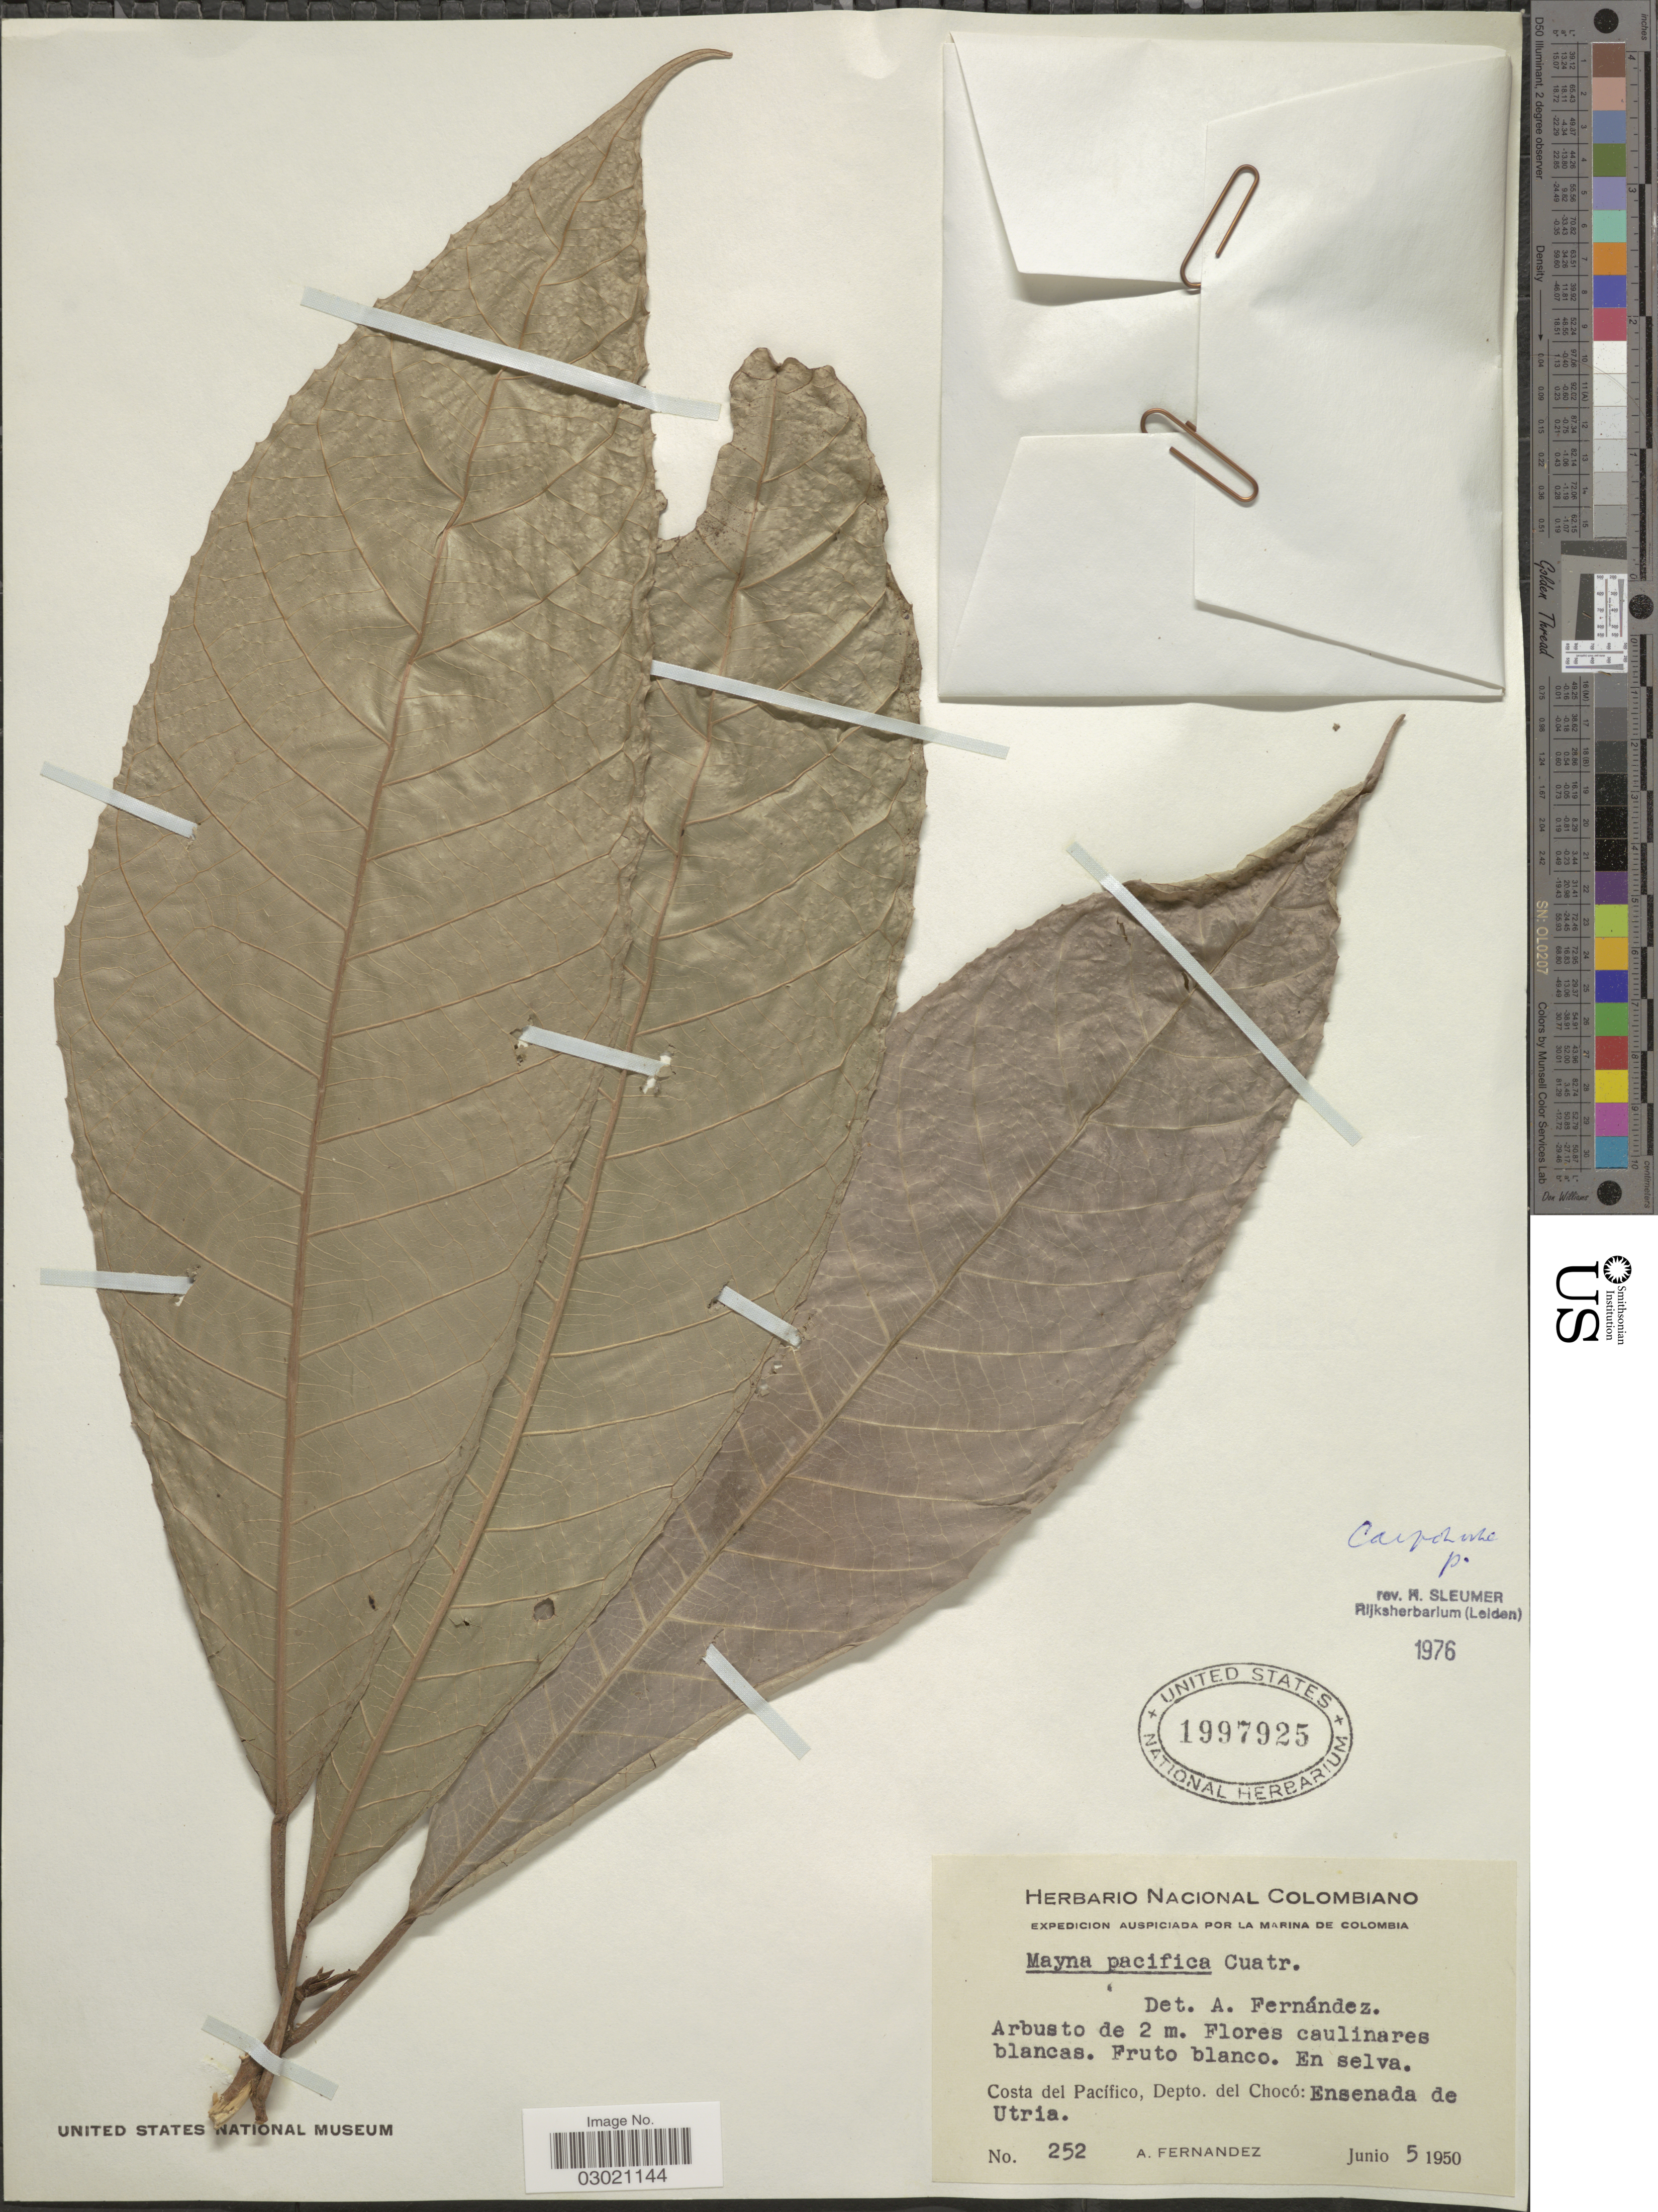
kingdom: Plantae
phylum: Tracheophyta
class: Magnoliopsida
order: Malpighiales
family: Achariaceae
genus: Carpotroche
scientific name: Carpotroche pacifica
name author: (Cuatrec.) Cuatrec.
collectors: A. Fernandez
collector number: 252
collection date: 1950-06-05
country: Colombia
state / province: Chocó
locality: Costa del Pacífico, Depto. del Chocó: Ensenada de Utria.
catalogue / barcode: US 1997925